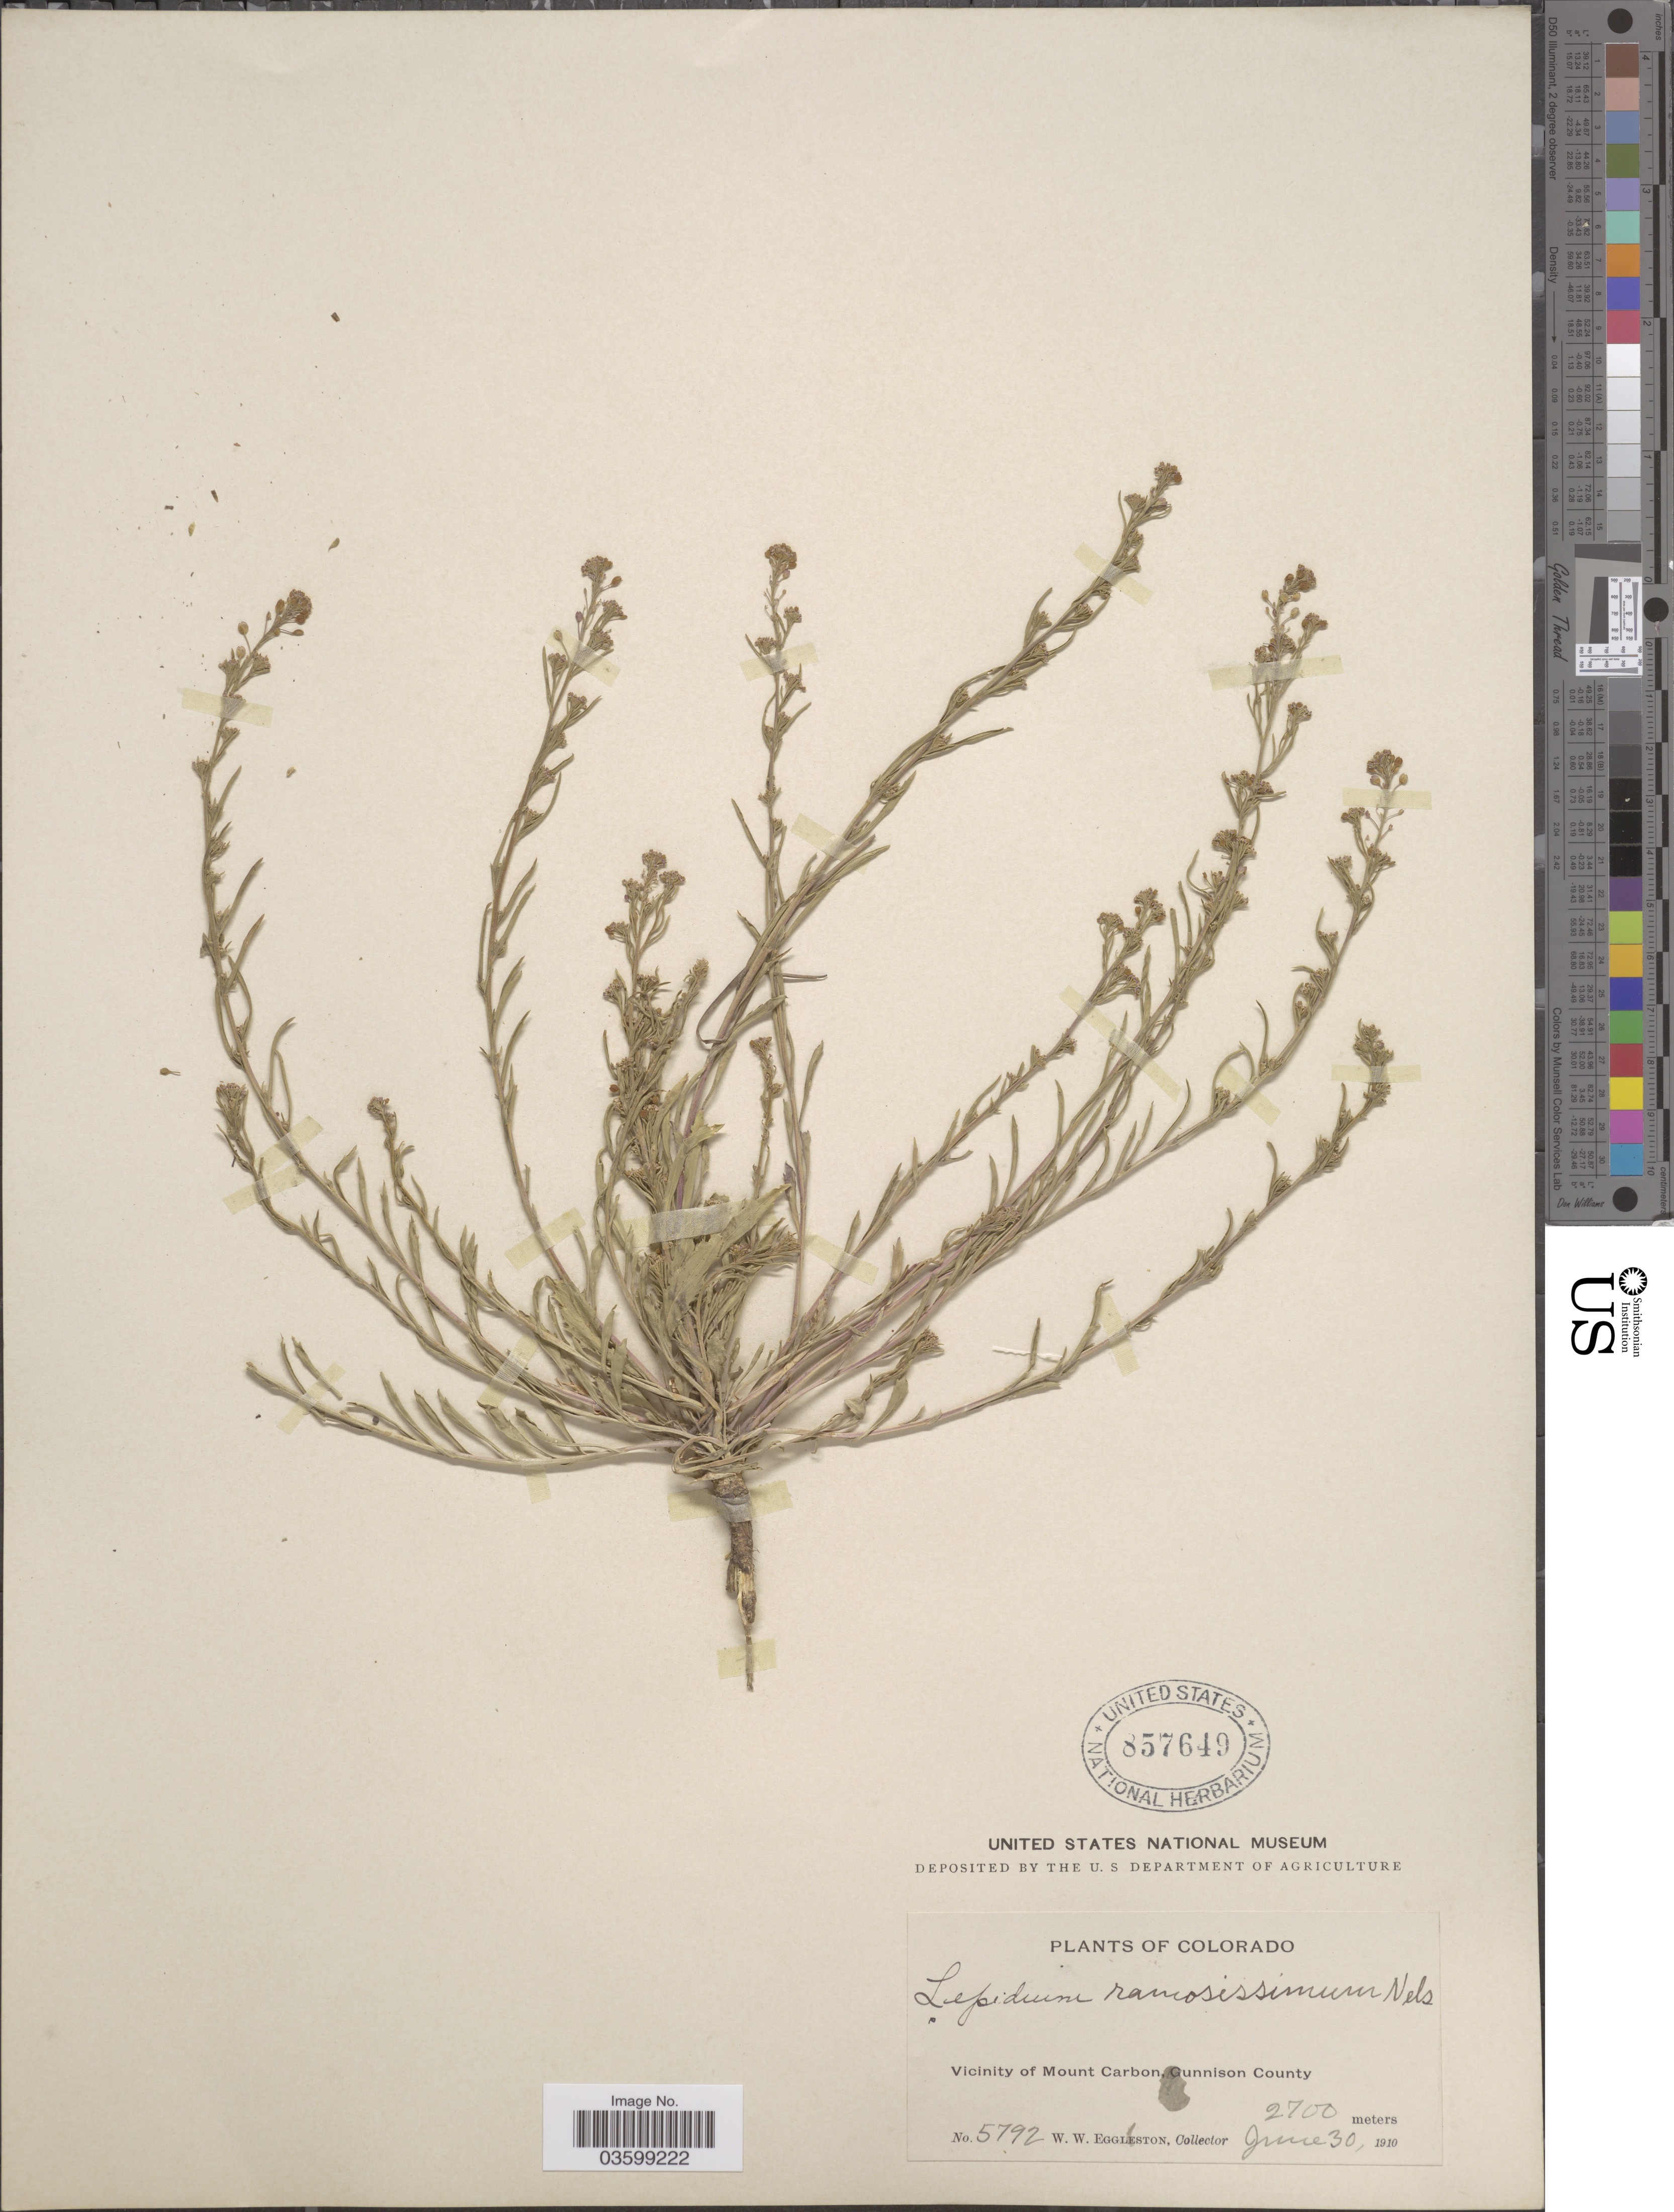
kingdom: Plantae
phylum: Tracheophyta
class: Magnoliopsida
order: Brassicales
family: Brassicaceae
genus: Lepidium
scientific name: Lepidium ramosissimum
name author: A. Nelson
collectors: W. W. Eggleston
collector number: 5792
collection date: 1910-06-30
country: United States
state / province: Colorado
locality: Vicinity of Mount Carbon, Gunnison County.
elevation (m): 2700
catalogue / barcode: US 857649